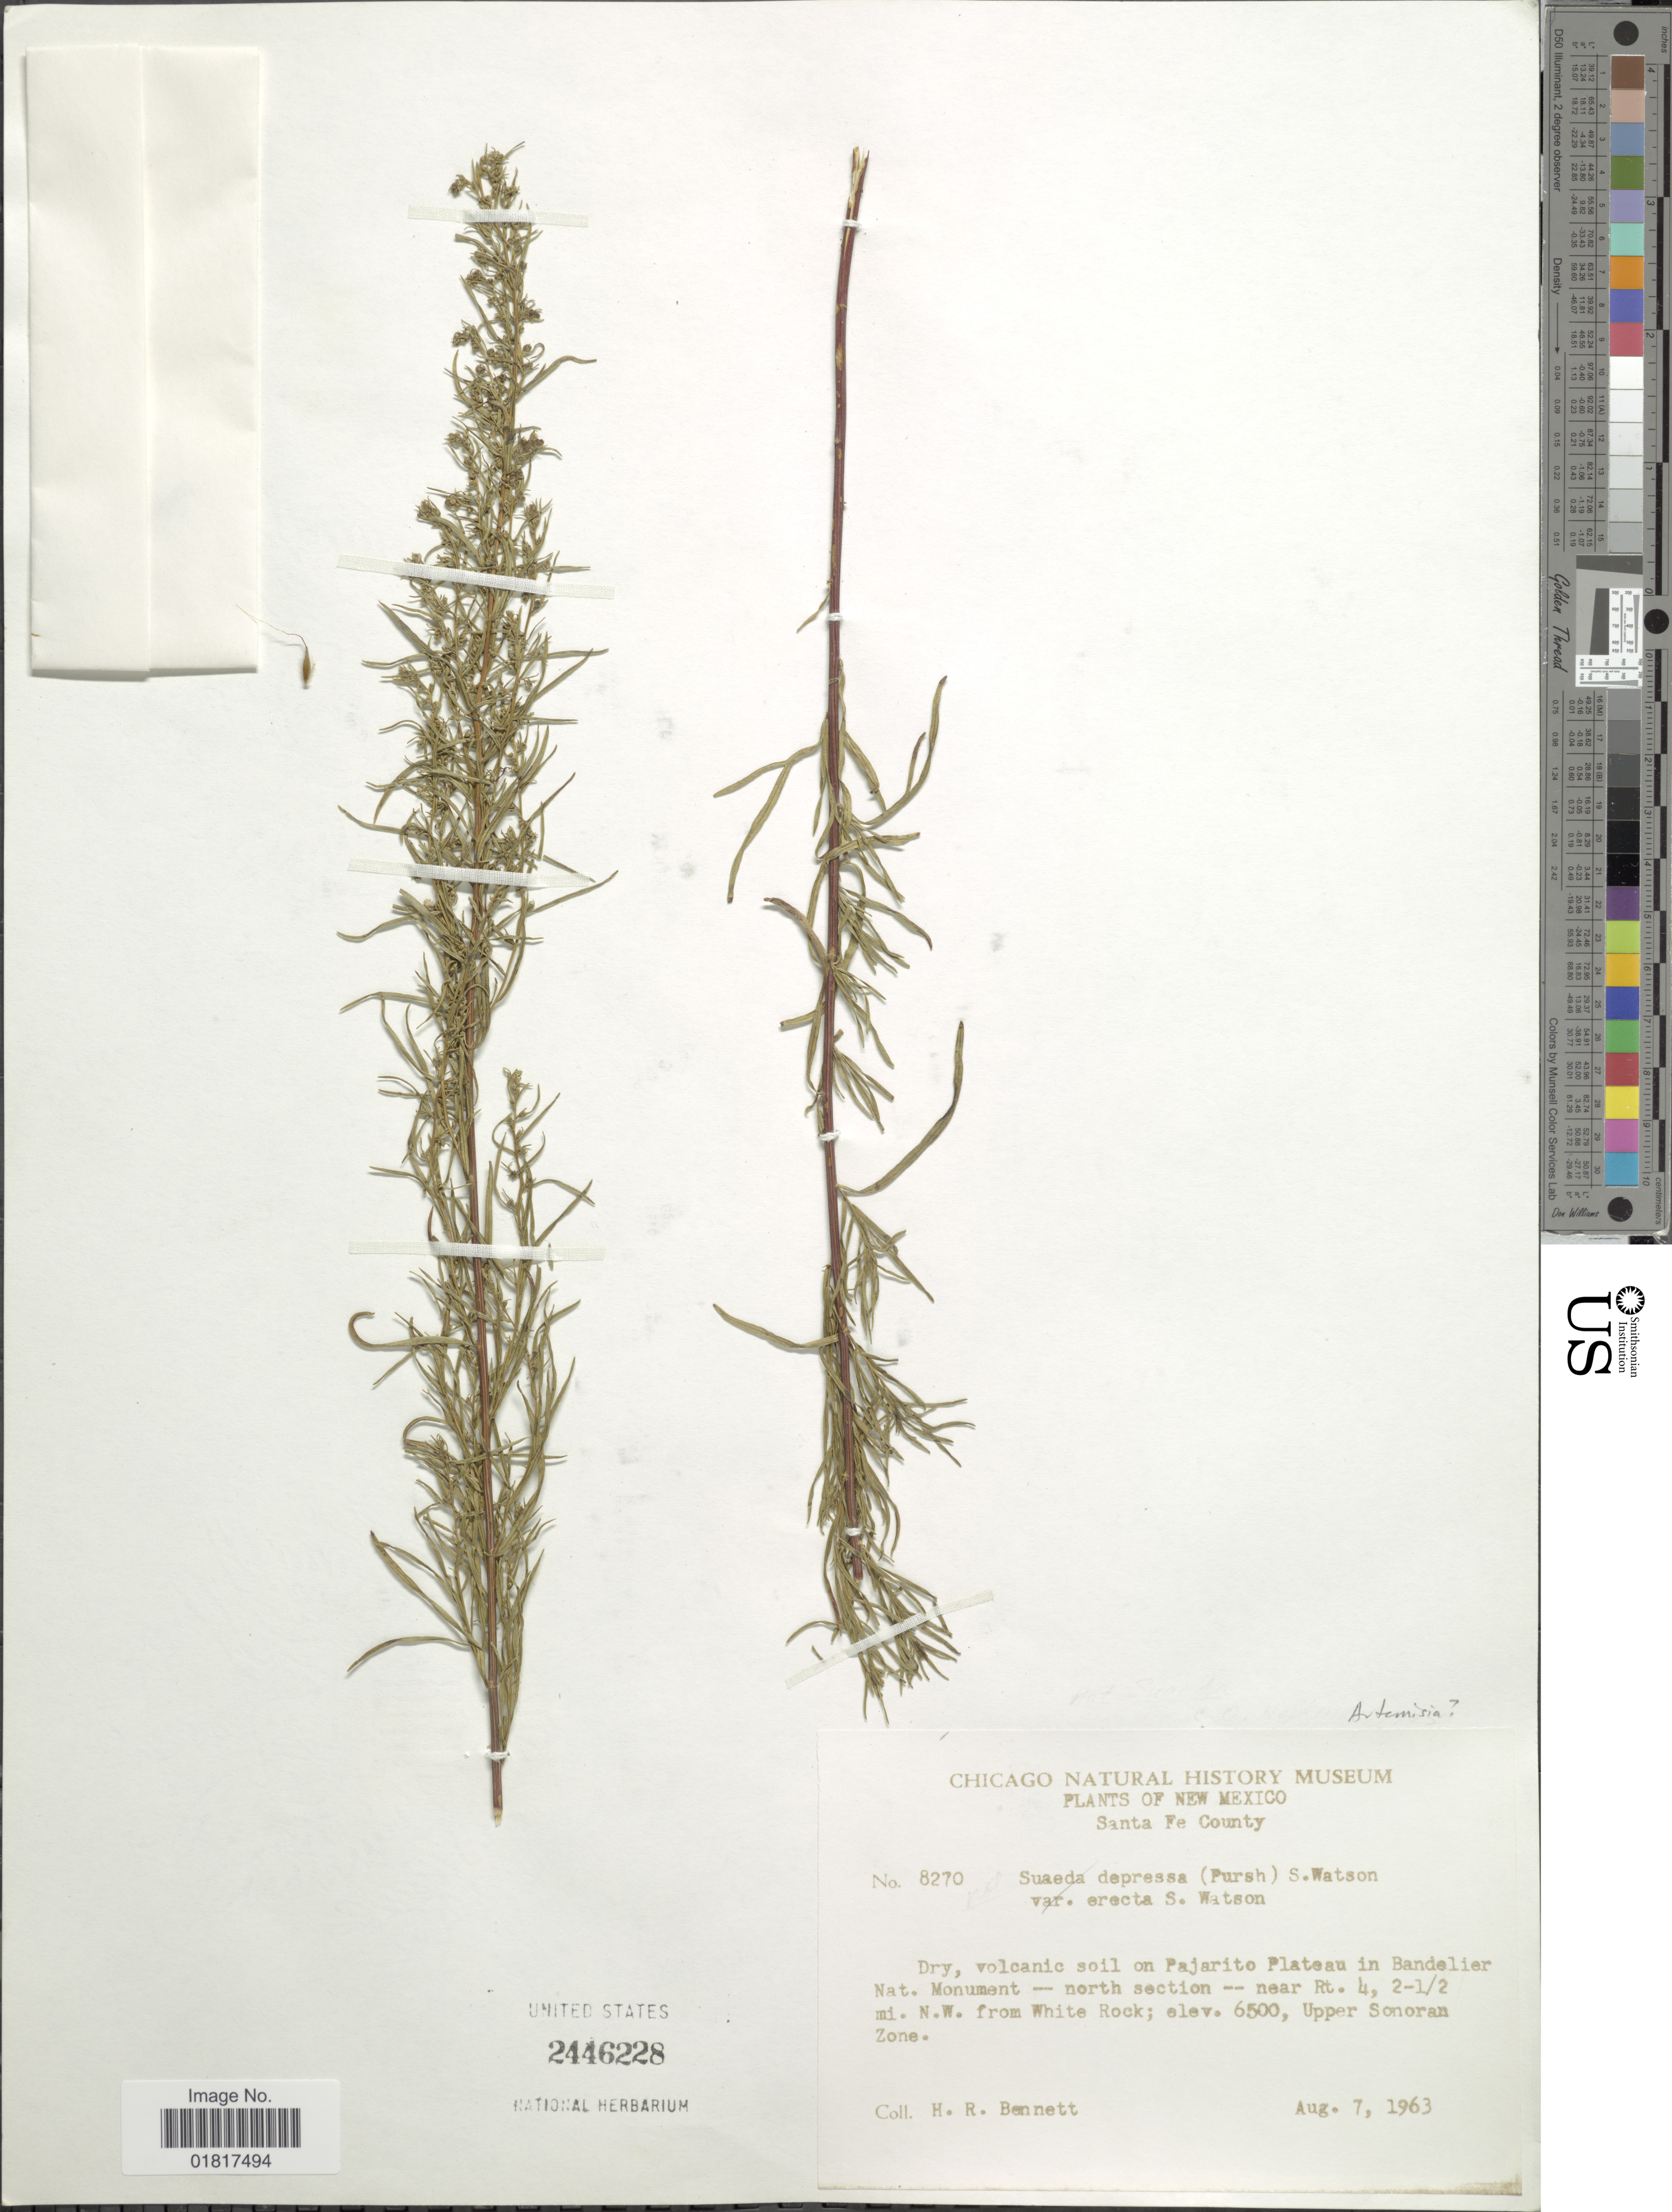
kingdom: Plantae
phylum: Tracheophyta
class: Magnoliopsida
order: Asterales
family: Asteraceae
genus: Artemisia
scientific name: Artemisia sp.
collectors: H. R. Bennett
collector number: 8270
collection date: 1963-08-07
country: United States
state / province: New Mexico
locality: Santa Fe County, Dry, volcanic soil on Pajarito Plateau in Bandelier Nat Monument - north section -- near Rt. 4 2-½ mi N.W. from White Rock, Upper Sonoran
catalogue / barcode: US 2446228